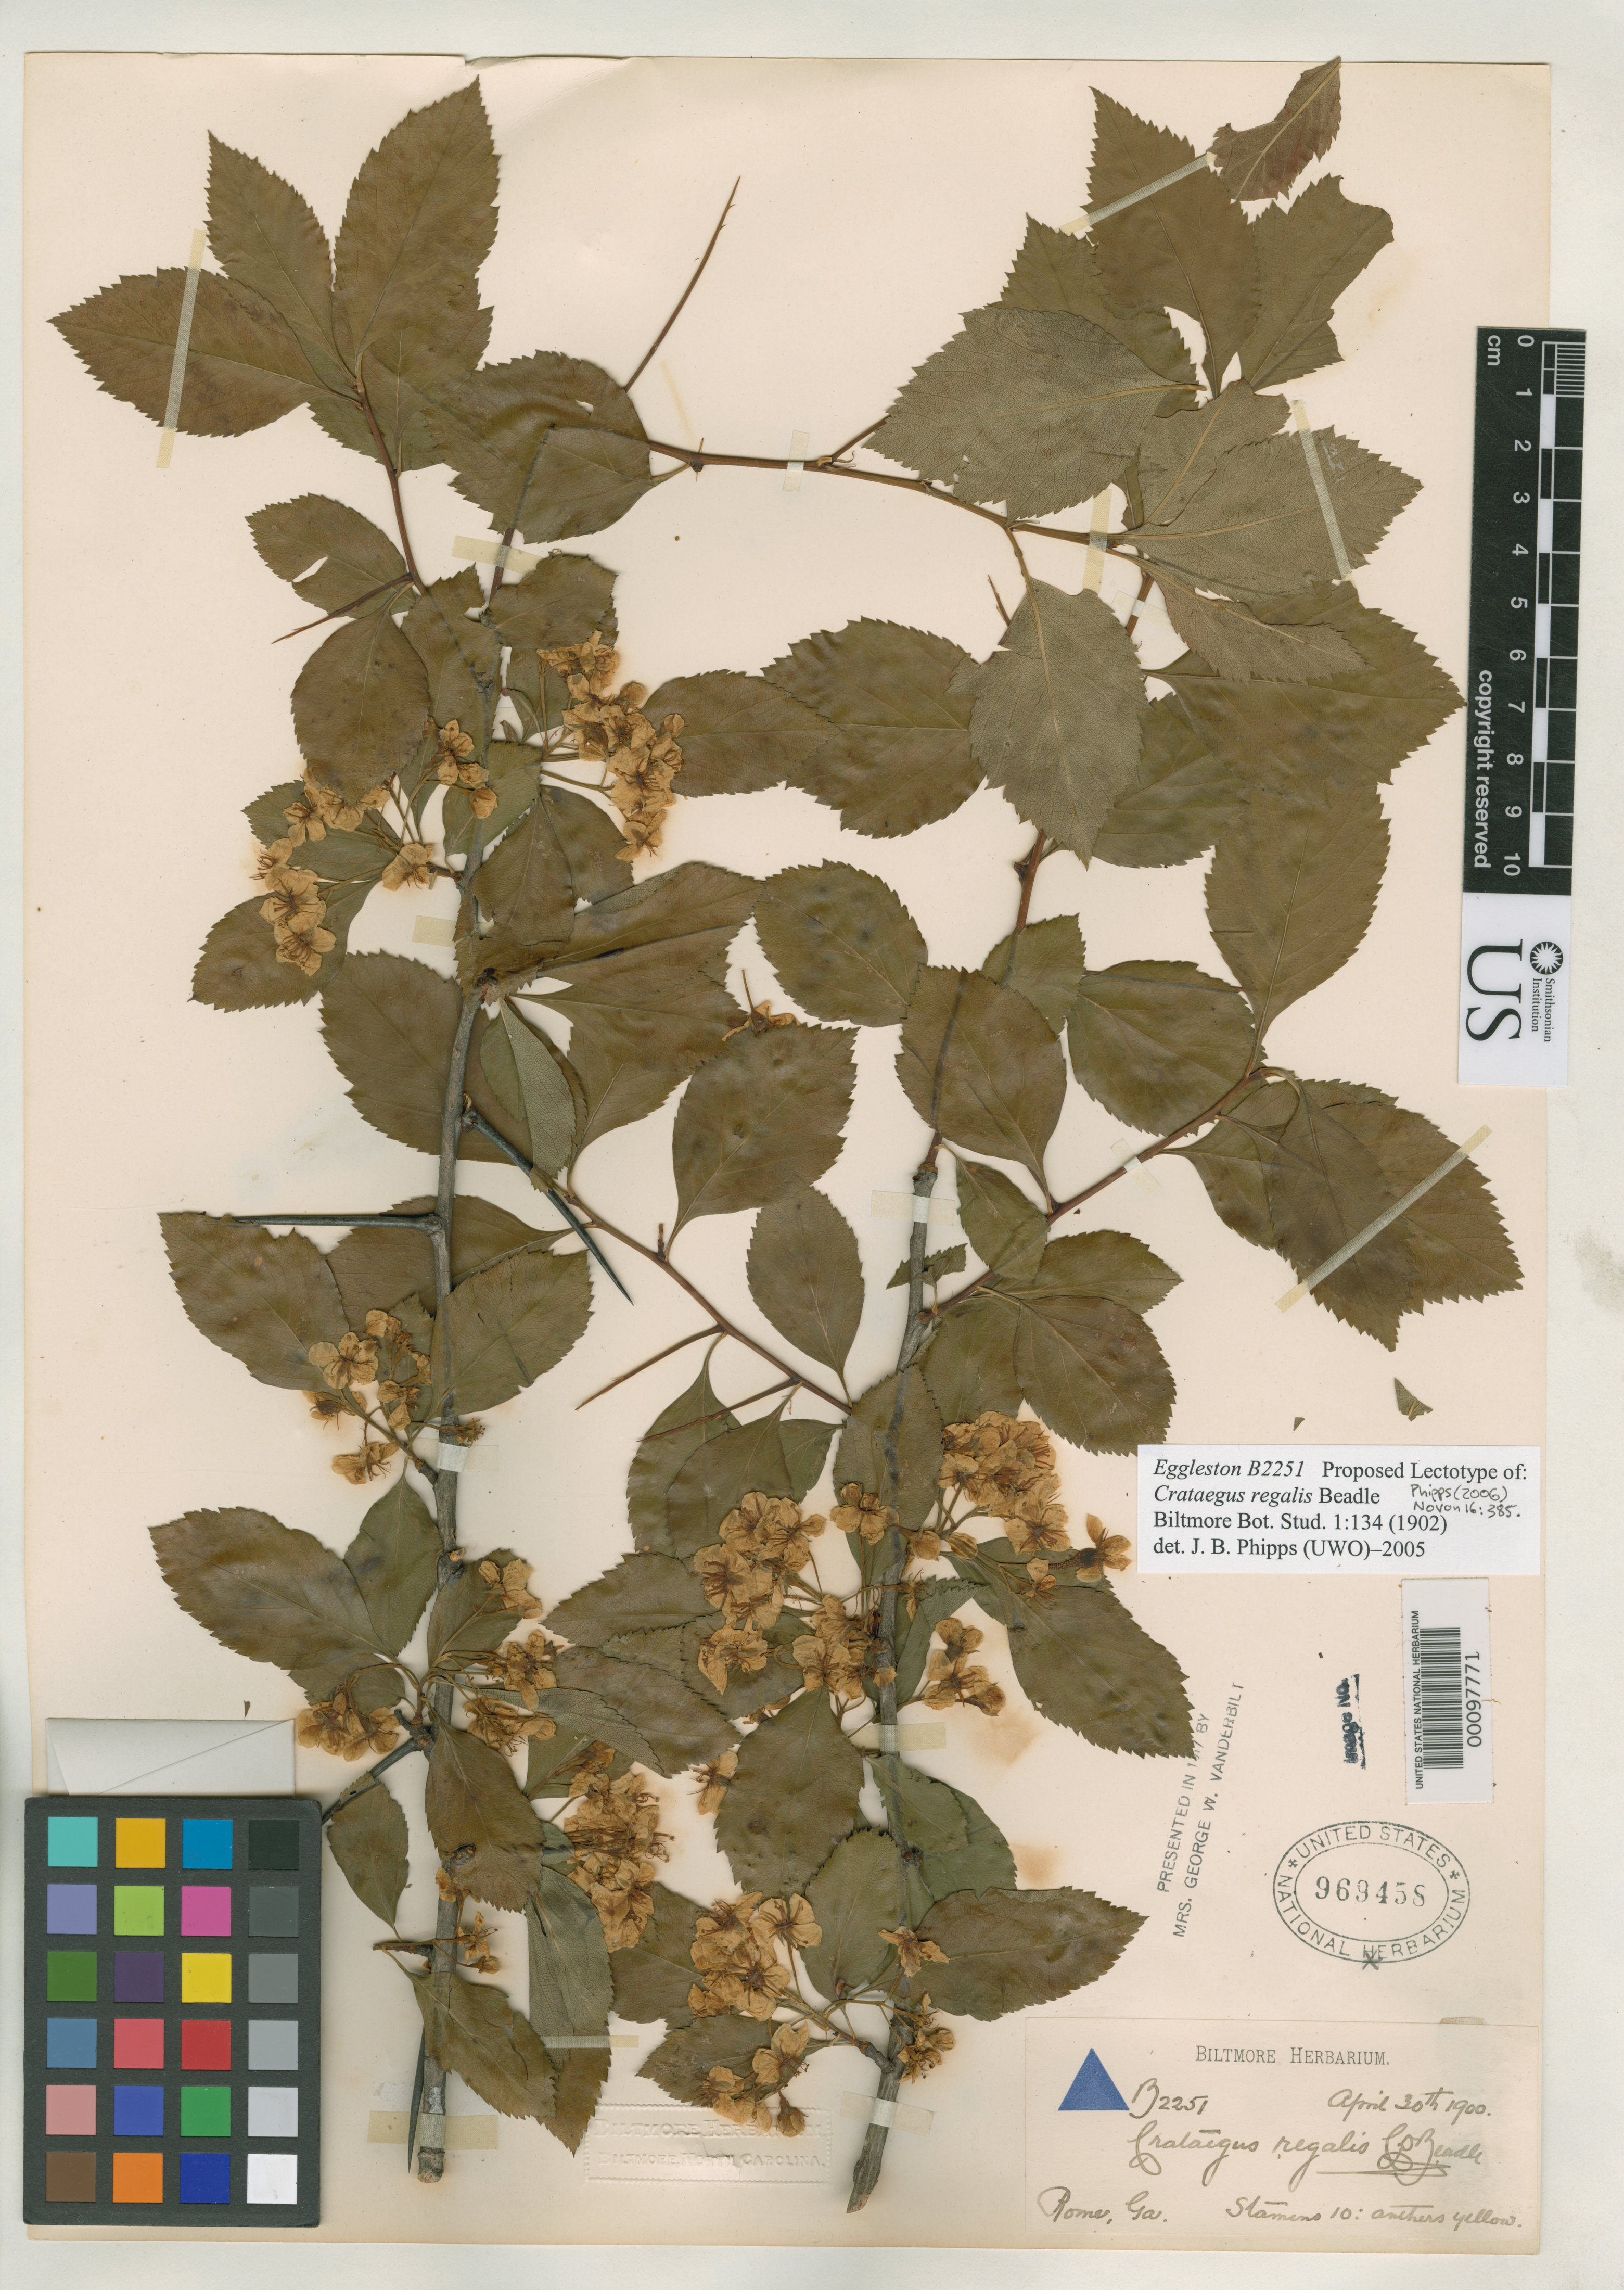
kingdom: Plantae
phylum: Tracheophyta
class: Magnoliopsida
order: Rosales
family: Rosaceae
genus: Crataegus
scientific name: Crataegus regalis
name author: Beadle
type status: Lectotype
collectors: C. Beadle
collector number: Biltmore Herb. B2251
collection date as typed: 30 Apr 1900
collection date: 1900-04-30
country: United States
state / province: Georgia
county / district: Floyd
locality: Rome.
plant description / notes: Currently accepted name as cited by J.B. Phipps (2006).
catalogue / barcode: US 969458